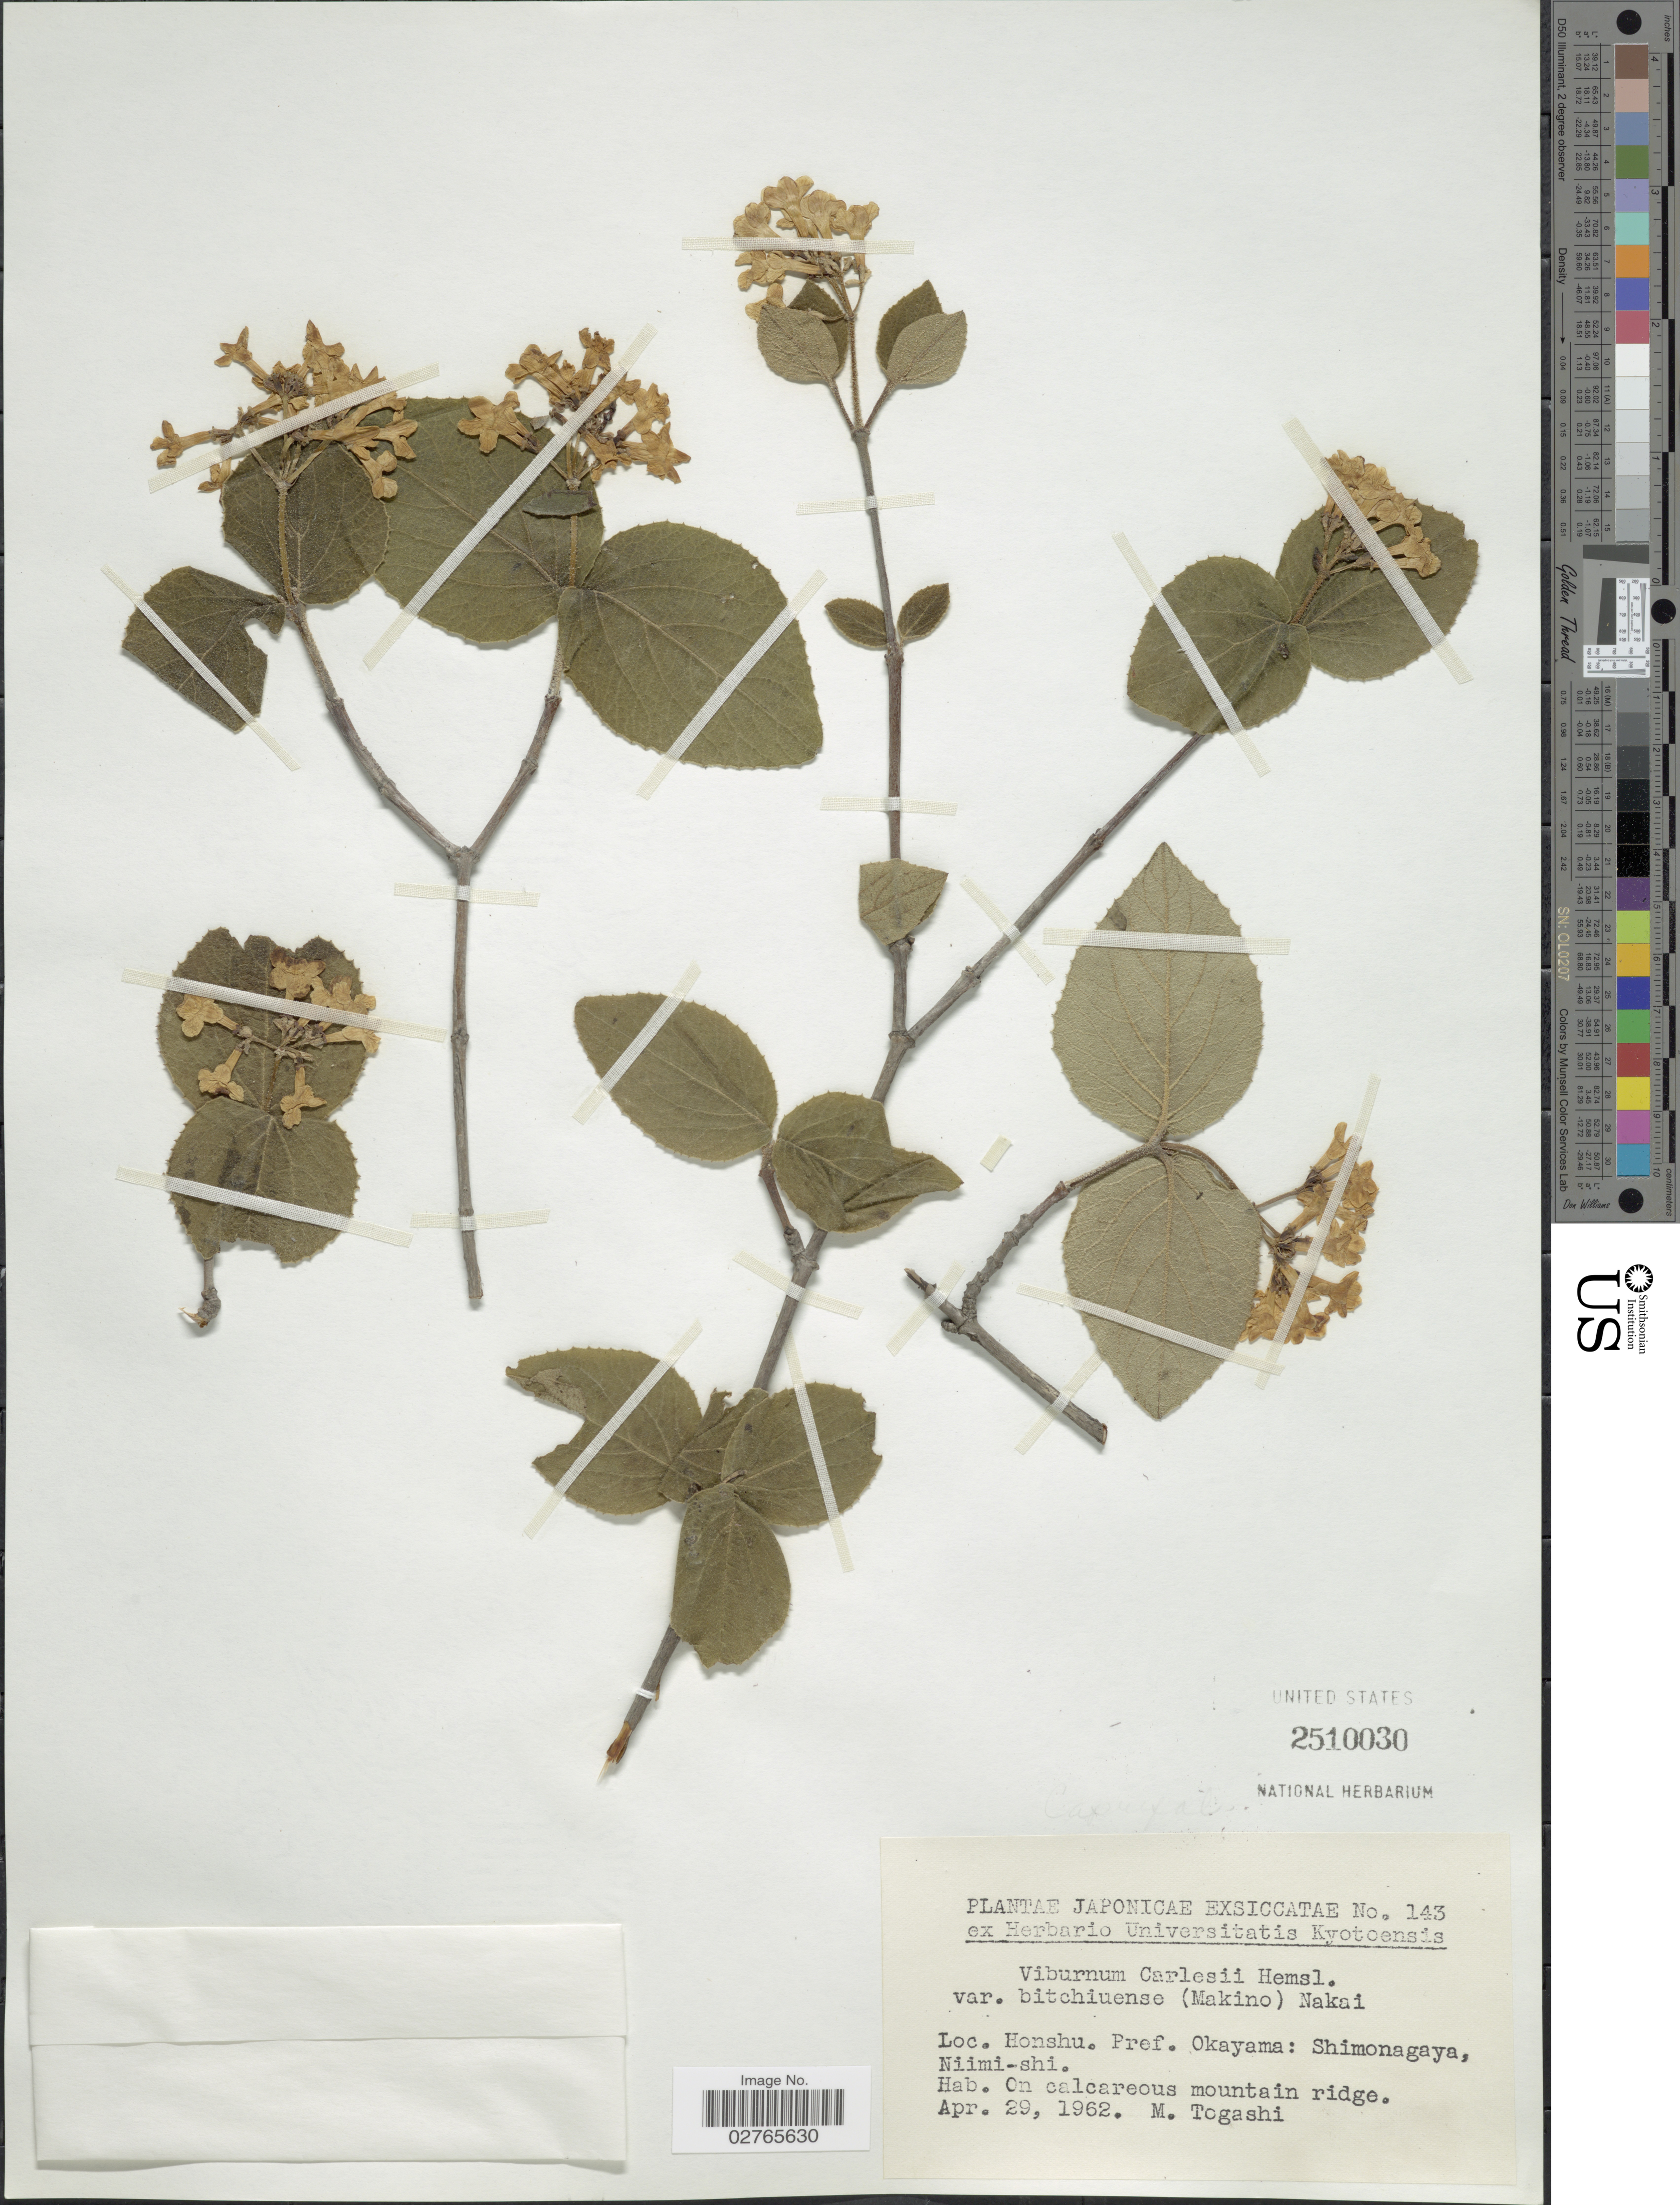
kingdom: Plantae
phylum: Tracheophyta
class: Magnoliopsida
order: Dipsacales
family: Viburnaceae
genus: Viburnum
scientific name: Viburnum carlesii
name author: Hemsl.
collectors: M. Togashi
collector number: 143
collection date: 1962-04-29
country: Japan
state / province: Okayama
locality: Honshu. Pref. Okayama: Shimonagaya, Niimi-shi.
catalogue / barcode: US 2510030